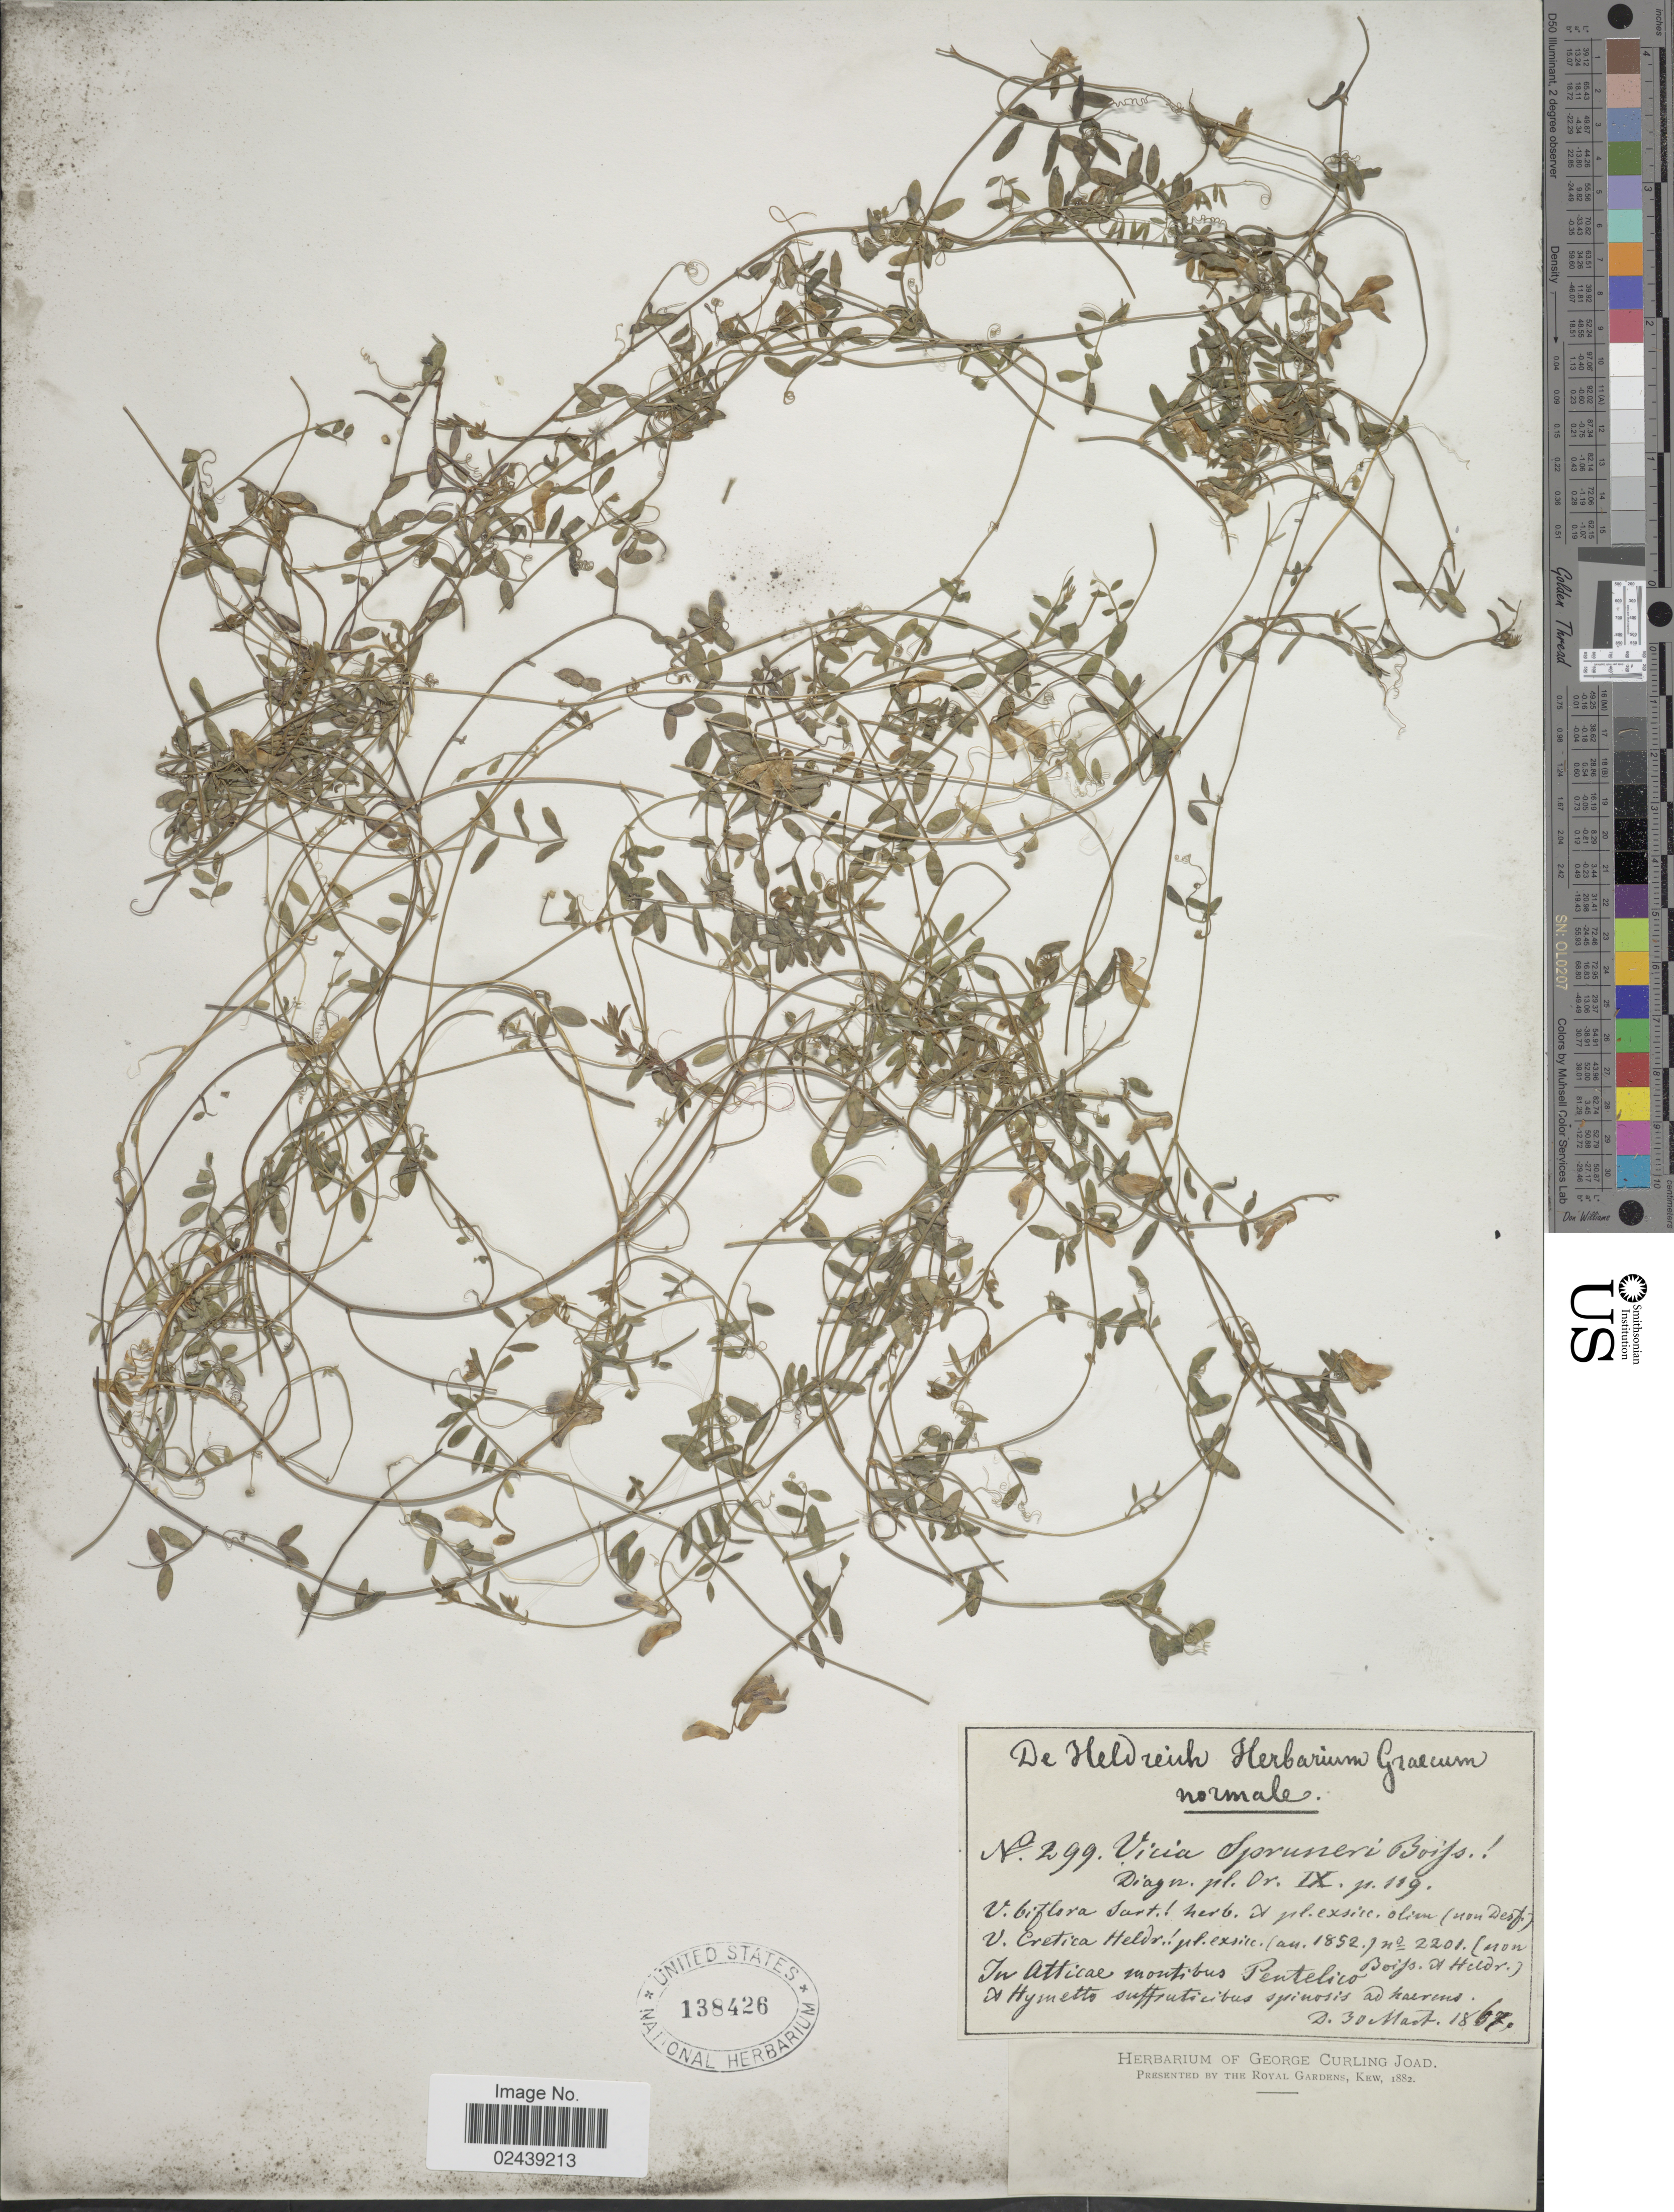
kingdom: Plantae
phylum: Tracheophyta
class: Magnoliopsida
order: Fabales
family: Fabaceae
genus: Vicia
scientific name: Vicia spruneri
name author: Boiss.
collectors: -. De Heldreich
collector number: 299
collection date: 1867-03-30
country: Greece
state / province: Attica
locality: In Atticae montibus Pentelico. De Hymetto suffruticibus spinosis ad haerens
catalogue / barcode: US 138426